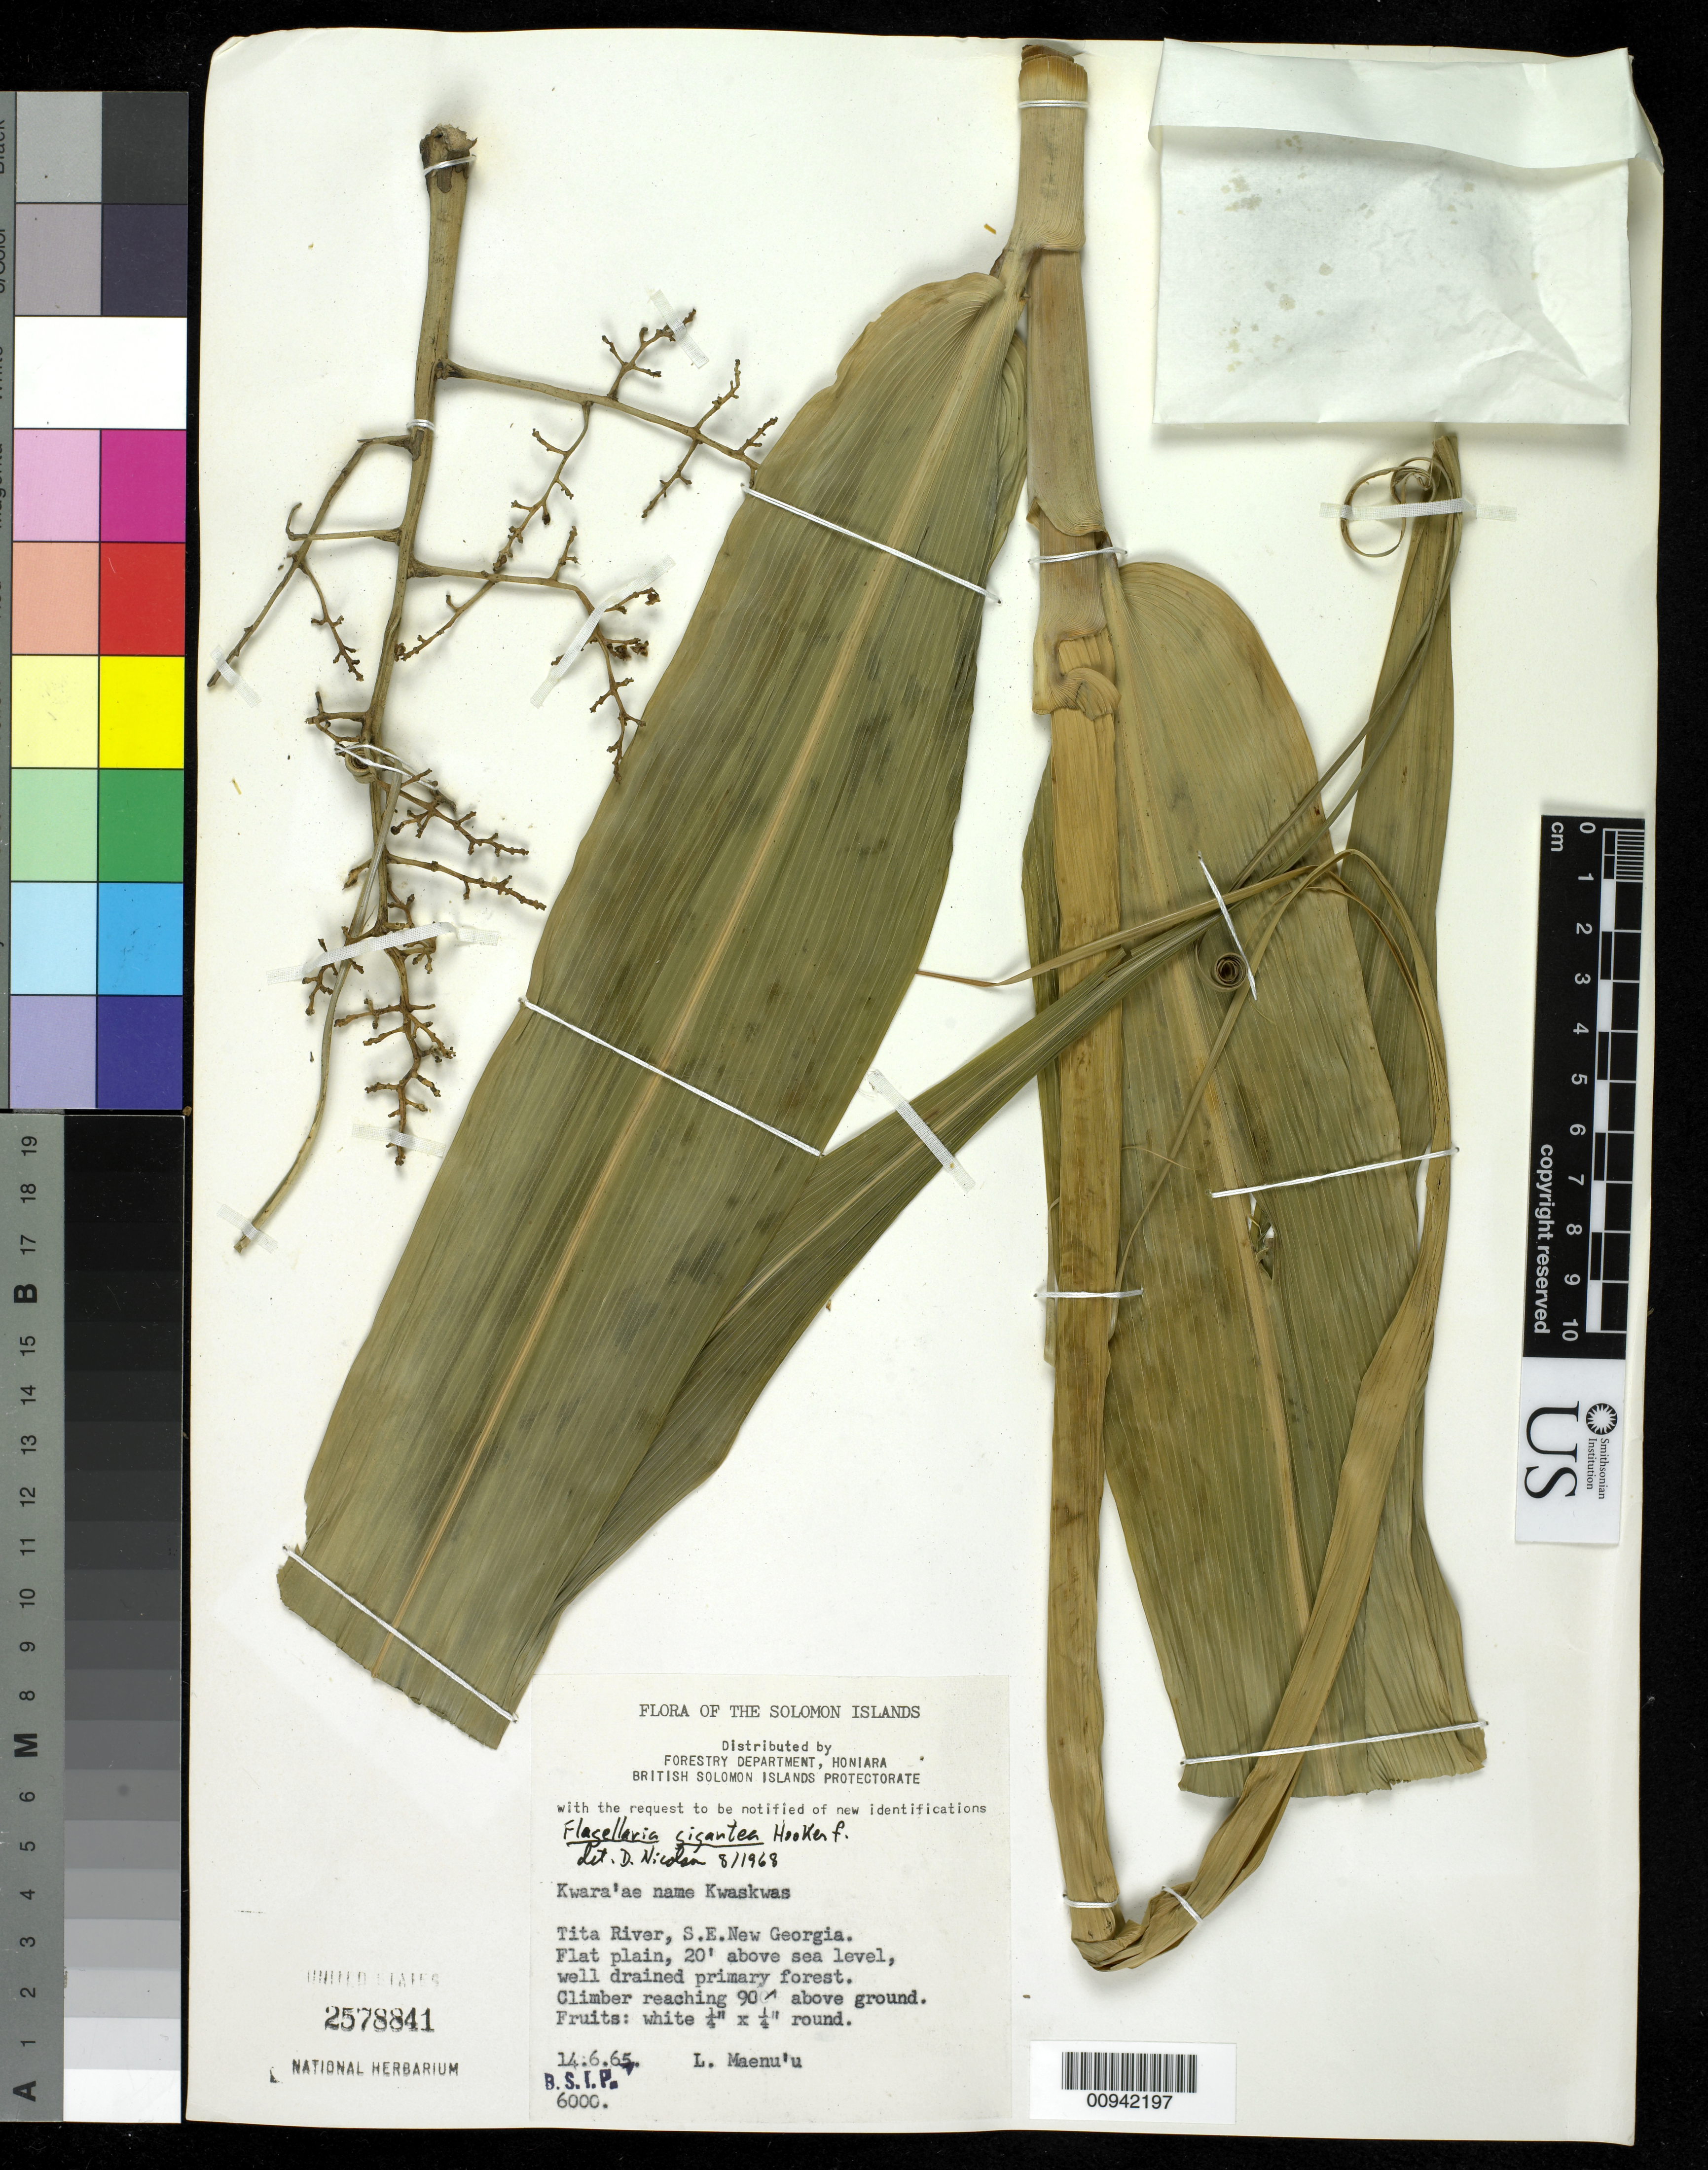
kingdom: Plantae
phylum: Tracheophyta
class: Liliopsida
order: Poales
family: Flagellariaceae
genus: Flagellaria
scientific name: Flagellaria gigantea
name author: Hook. f.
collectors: L. Maenu'u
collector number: BSIP 6000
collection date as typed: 14 Jun 1965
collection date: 1965-06-14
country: Solomon Islands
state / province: Western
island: New Georgia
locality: SE New Georgia, Tita River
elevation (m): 6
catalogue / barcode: US 2578841